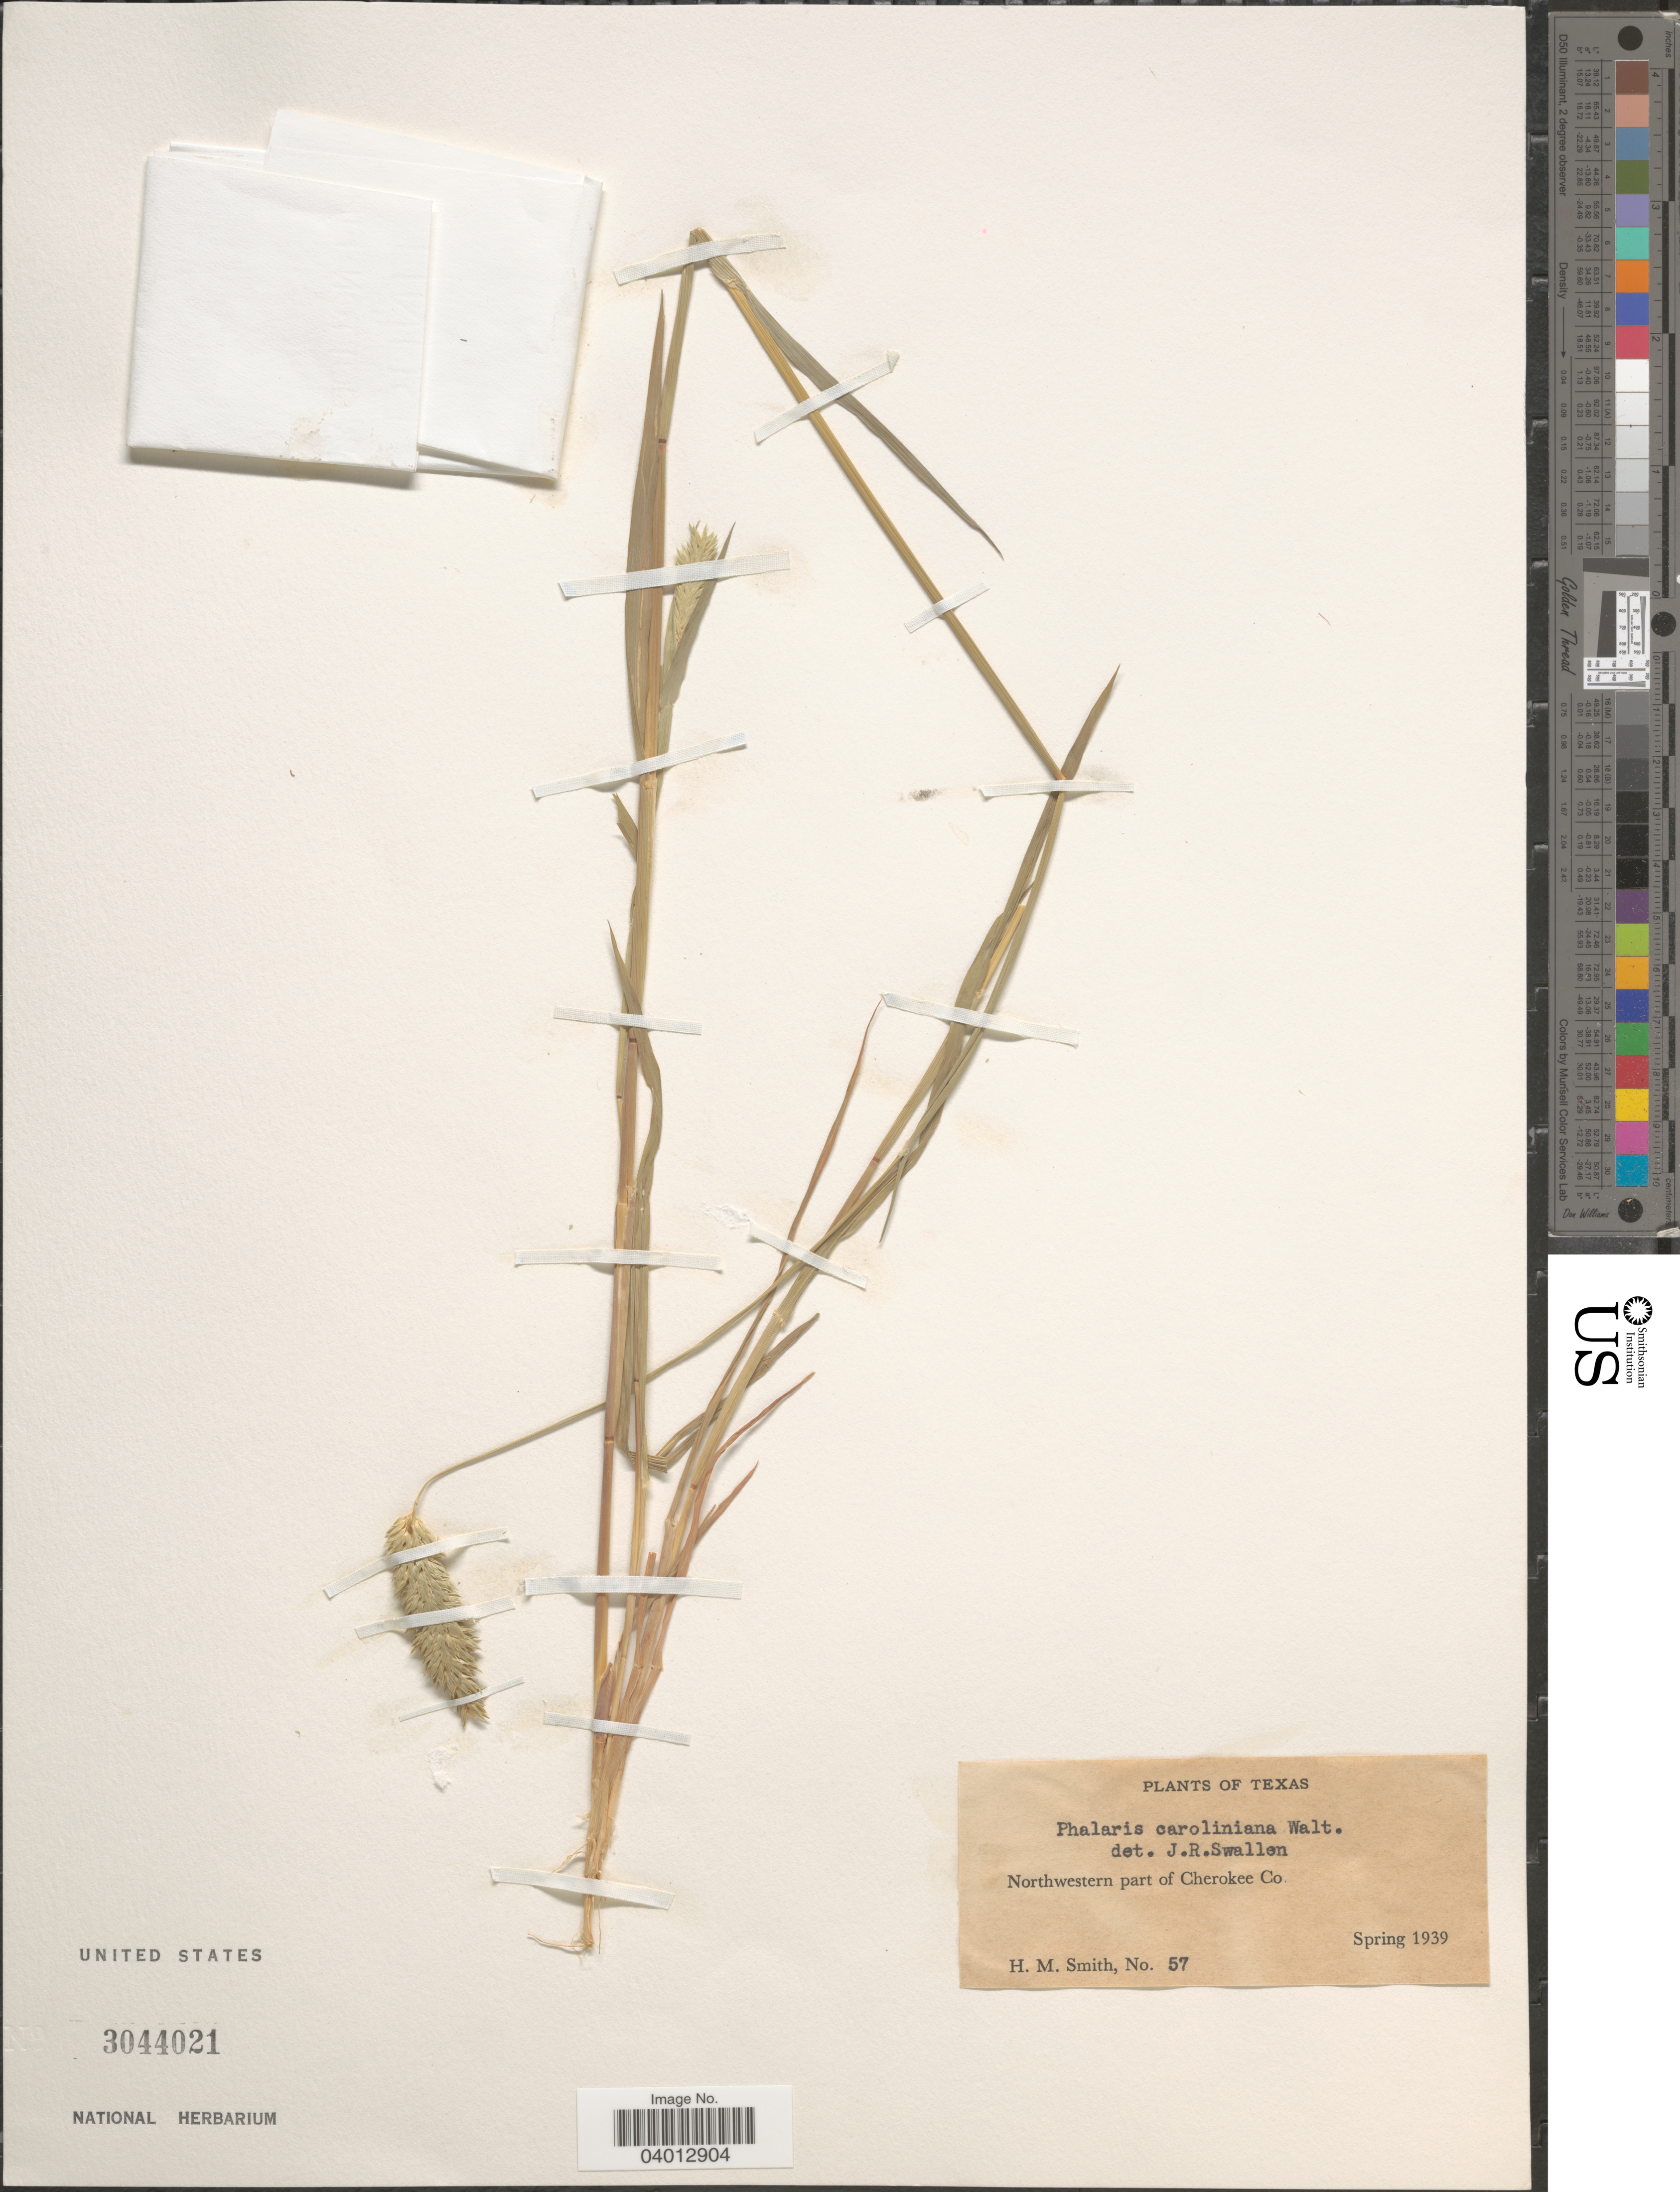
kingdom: Plantae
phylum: Tracheophyta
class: Liliopsida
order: Poales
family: Poaceae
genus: Phalaris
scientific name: Phalaris caroliniana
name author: Walter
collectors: H. M. Smith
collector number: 57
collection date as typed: Spring 1939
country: United States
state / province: Texas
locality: Northwestern part of Cherokee Co.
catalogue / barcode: US 3044021